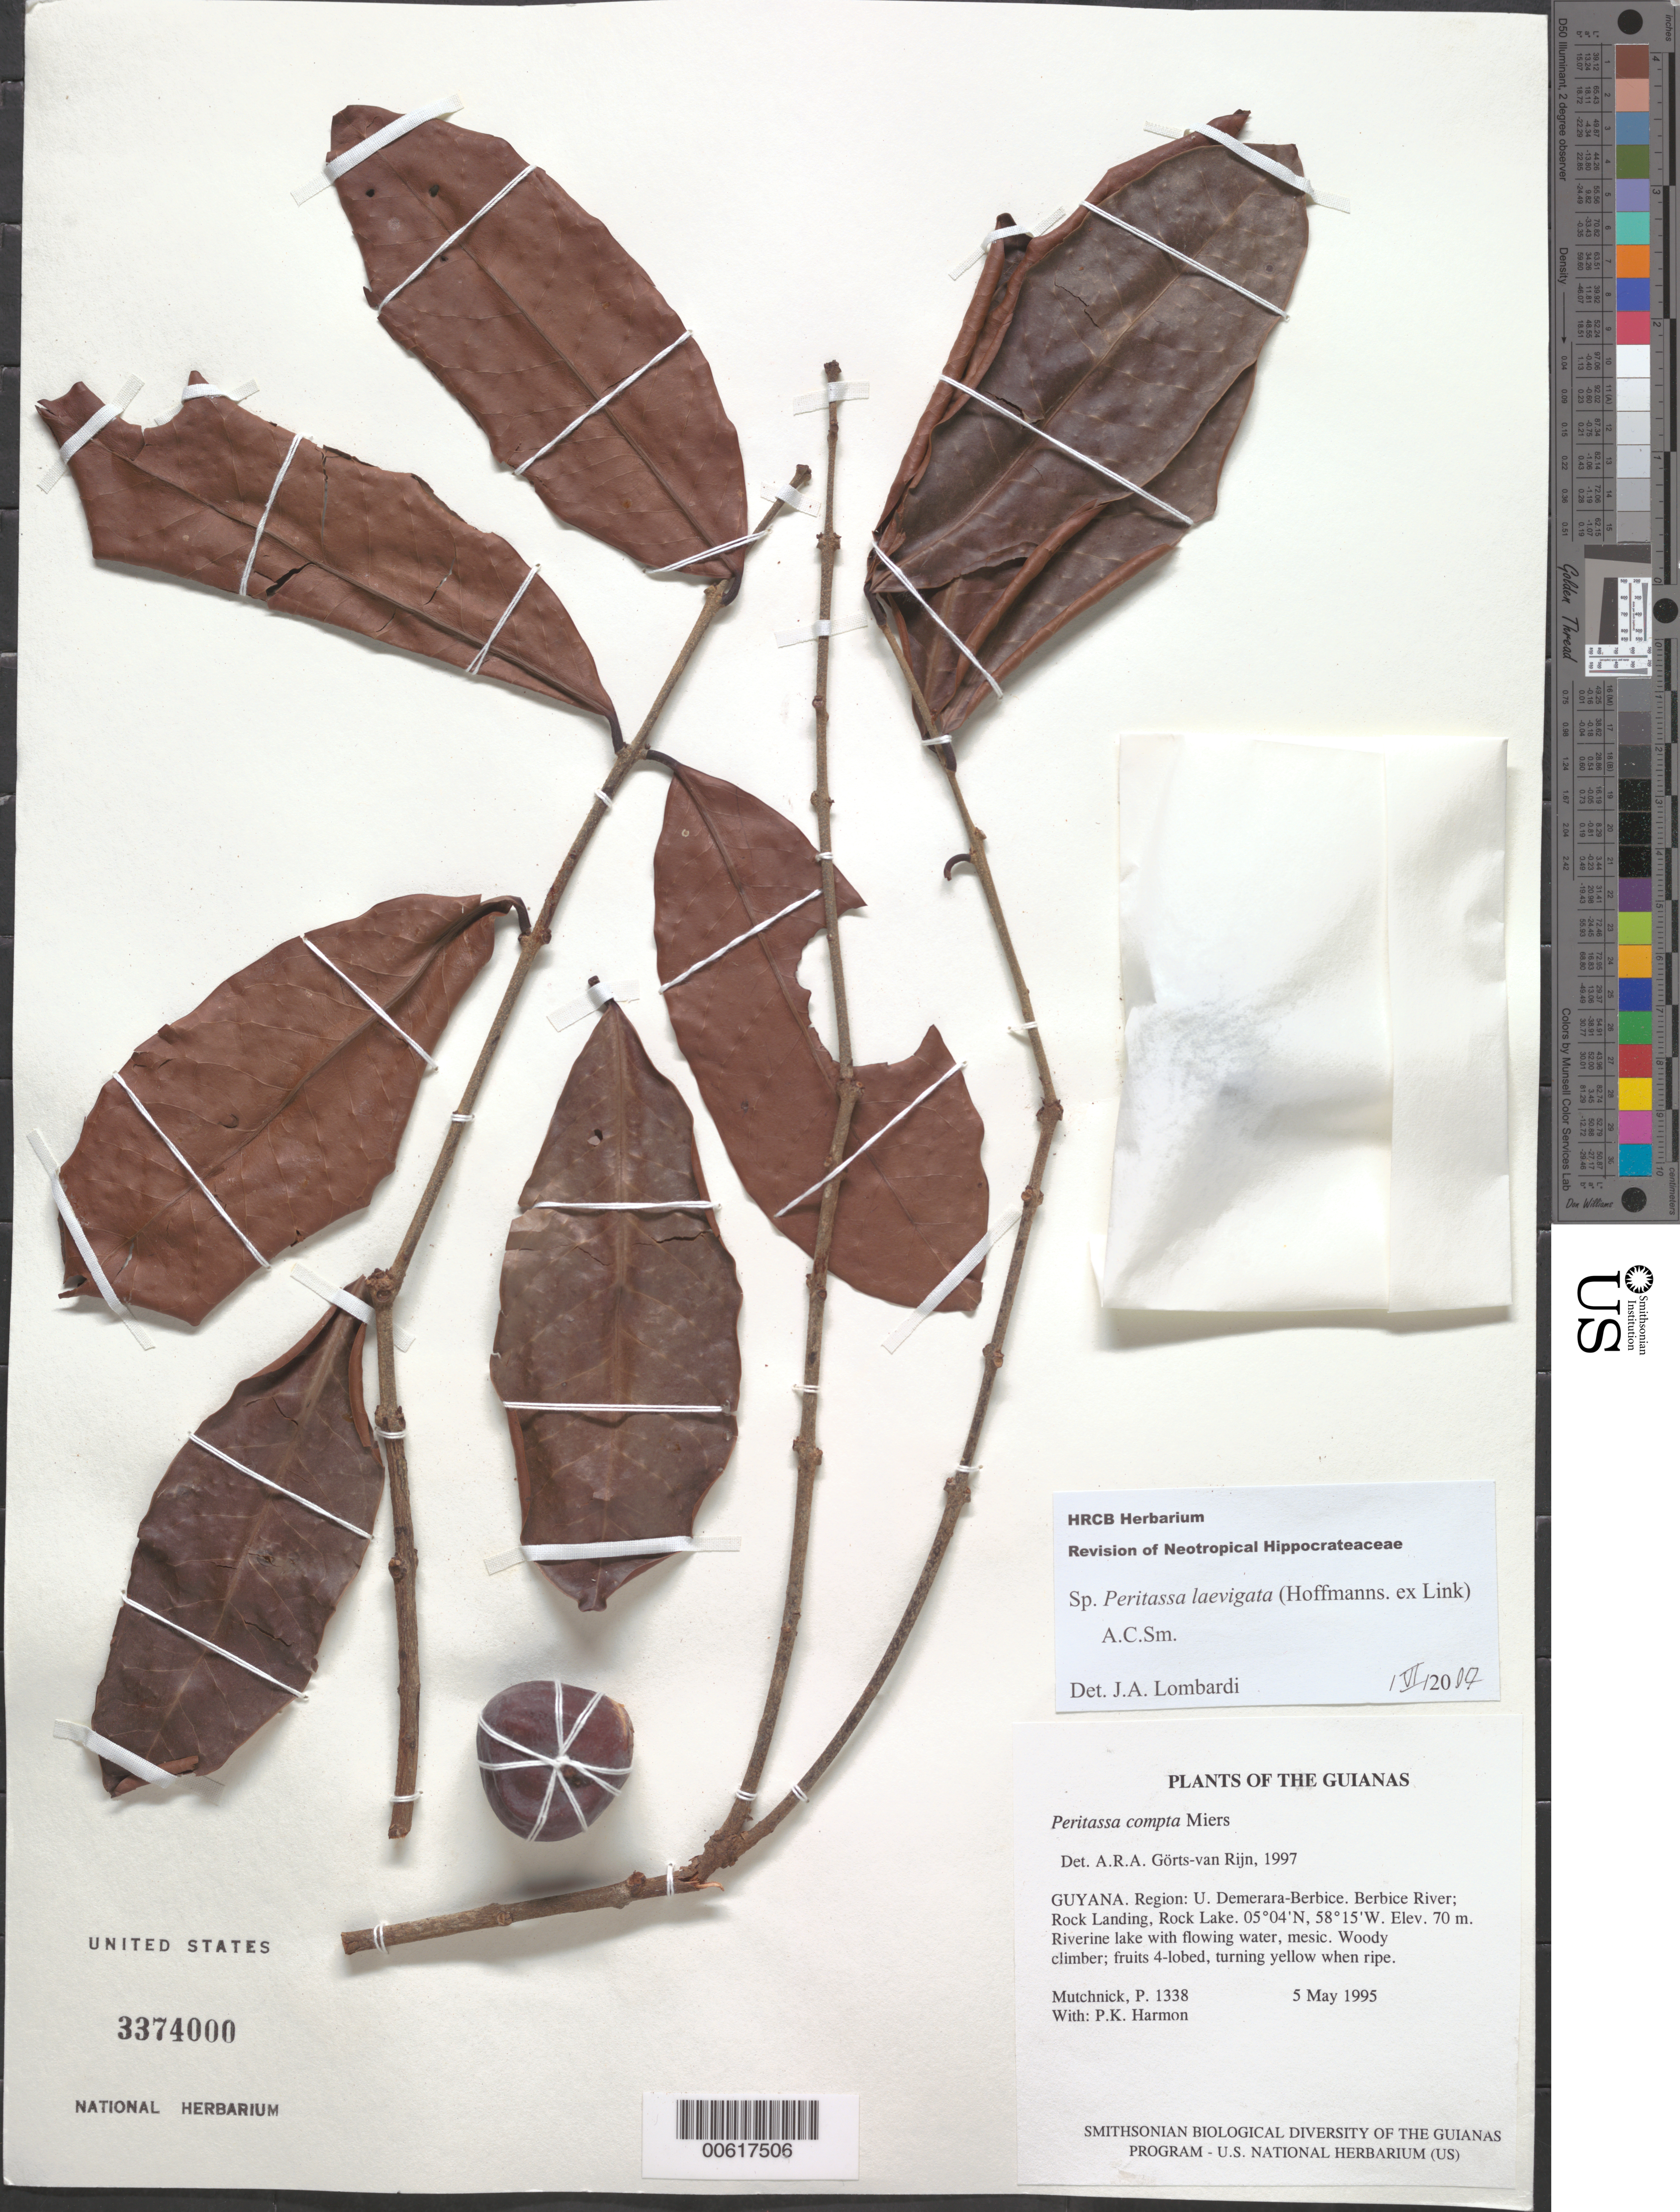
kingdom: Plantae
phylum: Tracheophyta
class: Magnoliopsida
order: Celastrales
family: Celastraceae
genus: Peritassa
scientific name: Peritassa laevigata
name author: (Hoffmanns. ex Link) A.C. Sm.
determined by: Lombardi, Julio A.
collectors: P. Mutchnick & P. Harmon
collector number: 1338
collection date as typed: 5 May 1995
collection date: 1995-05-05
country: Guyana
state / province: U. Demerara-Berbice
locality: Berbice River; Rock Landing, Rock Lake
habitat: Riverine lake with flowing water, mesic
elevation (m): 70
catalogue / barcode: US 3374000